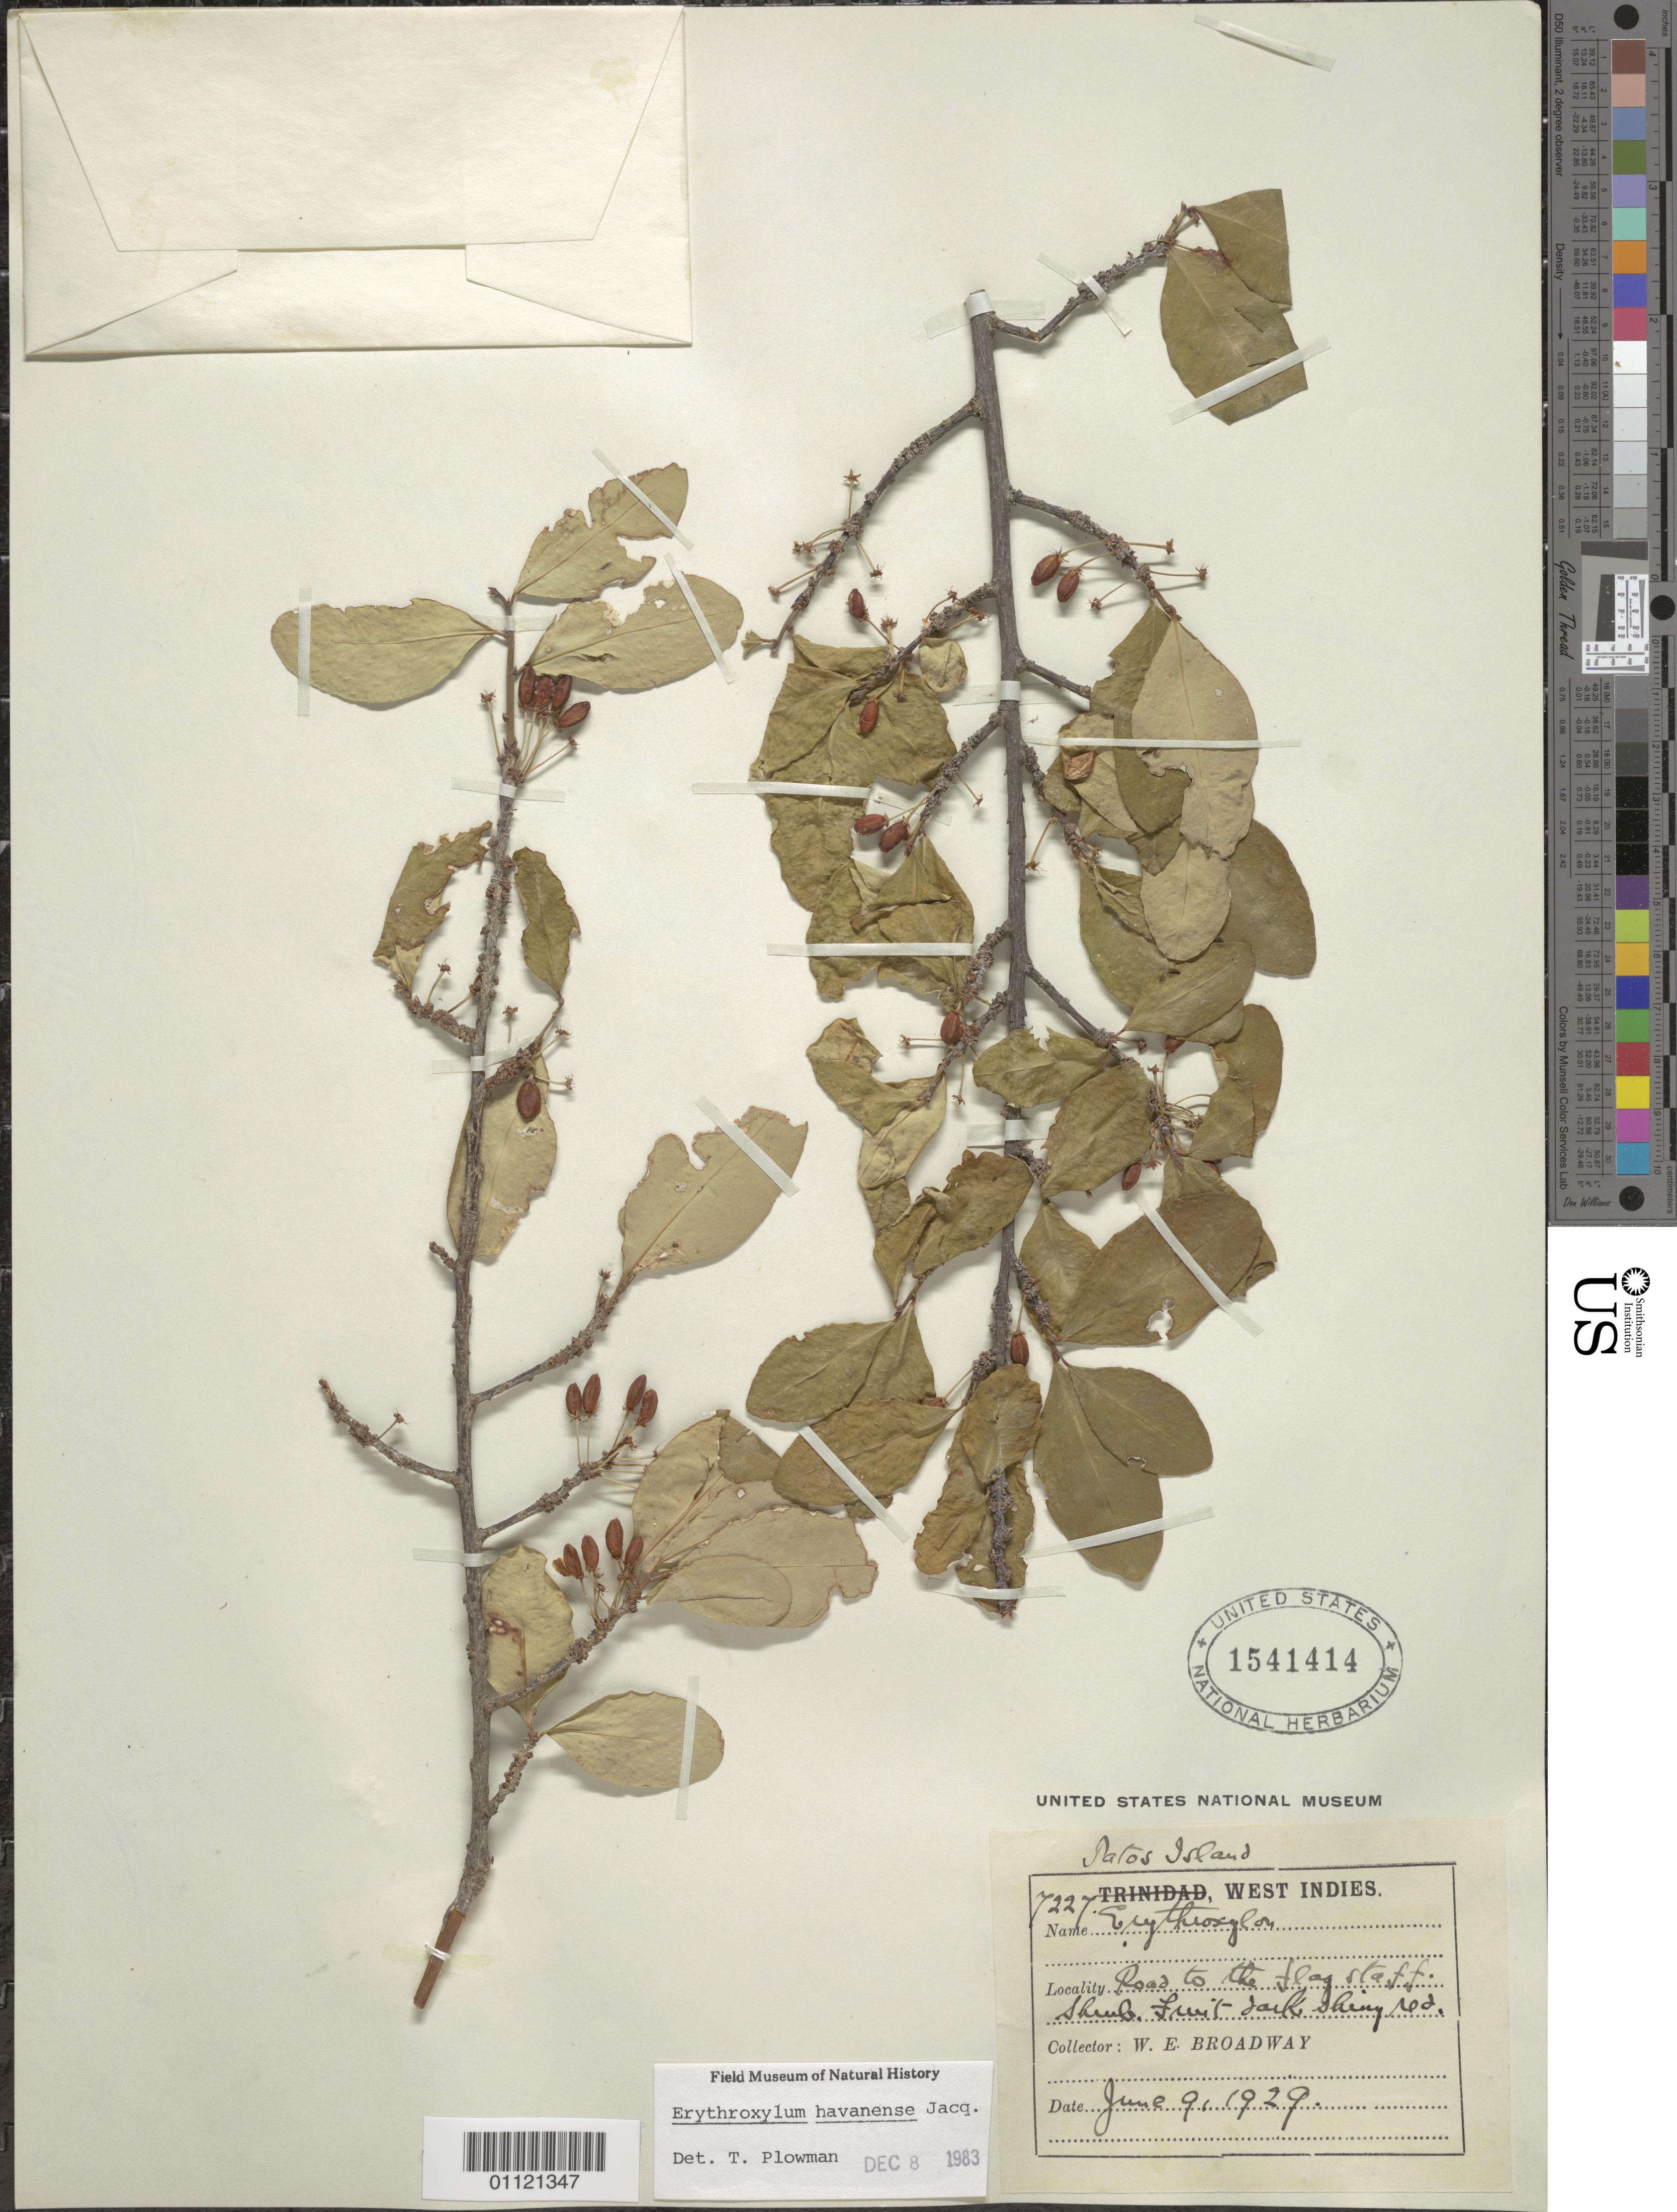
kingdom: Plantae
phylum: Tracheophyta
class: Magnoliopsida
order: Malpighiales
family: Erythroxylaceae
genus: Erythroxylum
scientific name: Erythroxylum havanense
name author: Jacq.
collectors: W. E. Broadway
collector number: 7227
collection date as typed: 09 Jun 1929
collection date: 1929-06-09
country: Trinidad and Tobago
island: Patos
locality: Road to the flag staff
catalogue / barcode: US 1541414